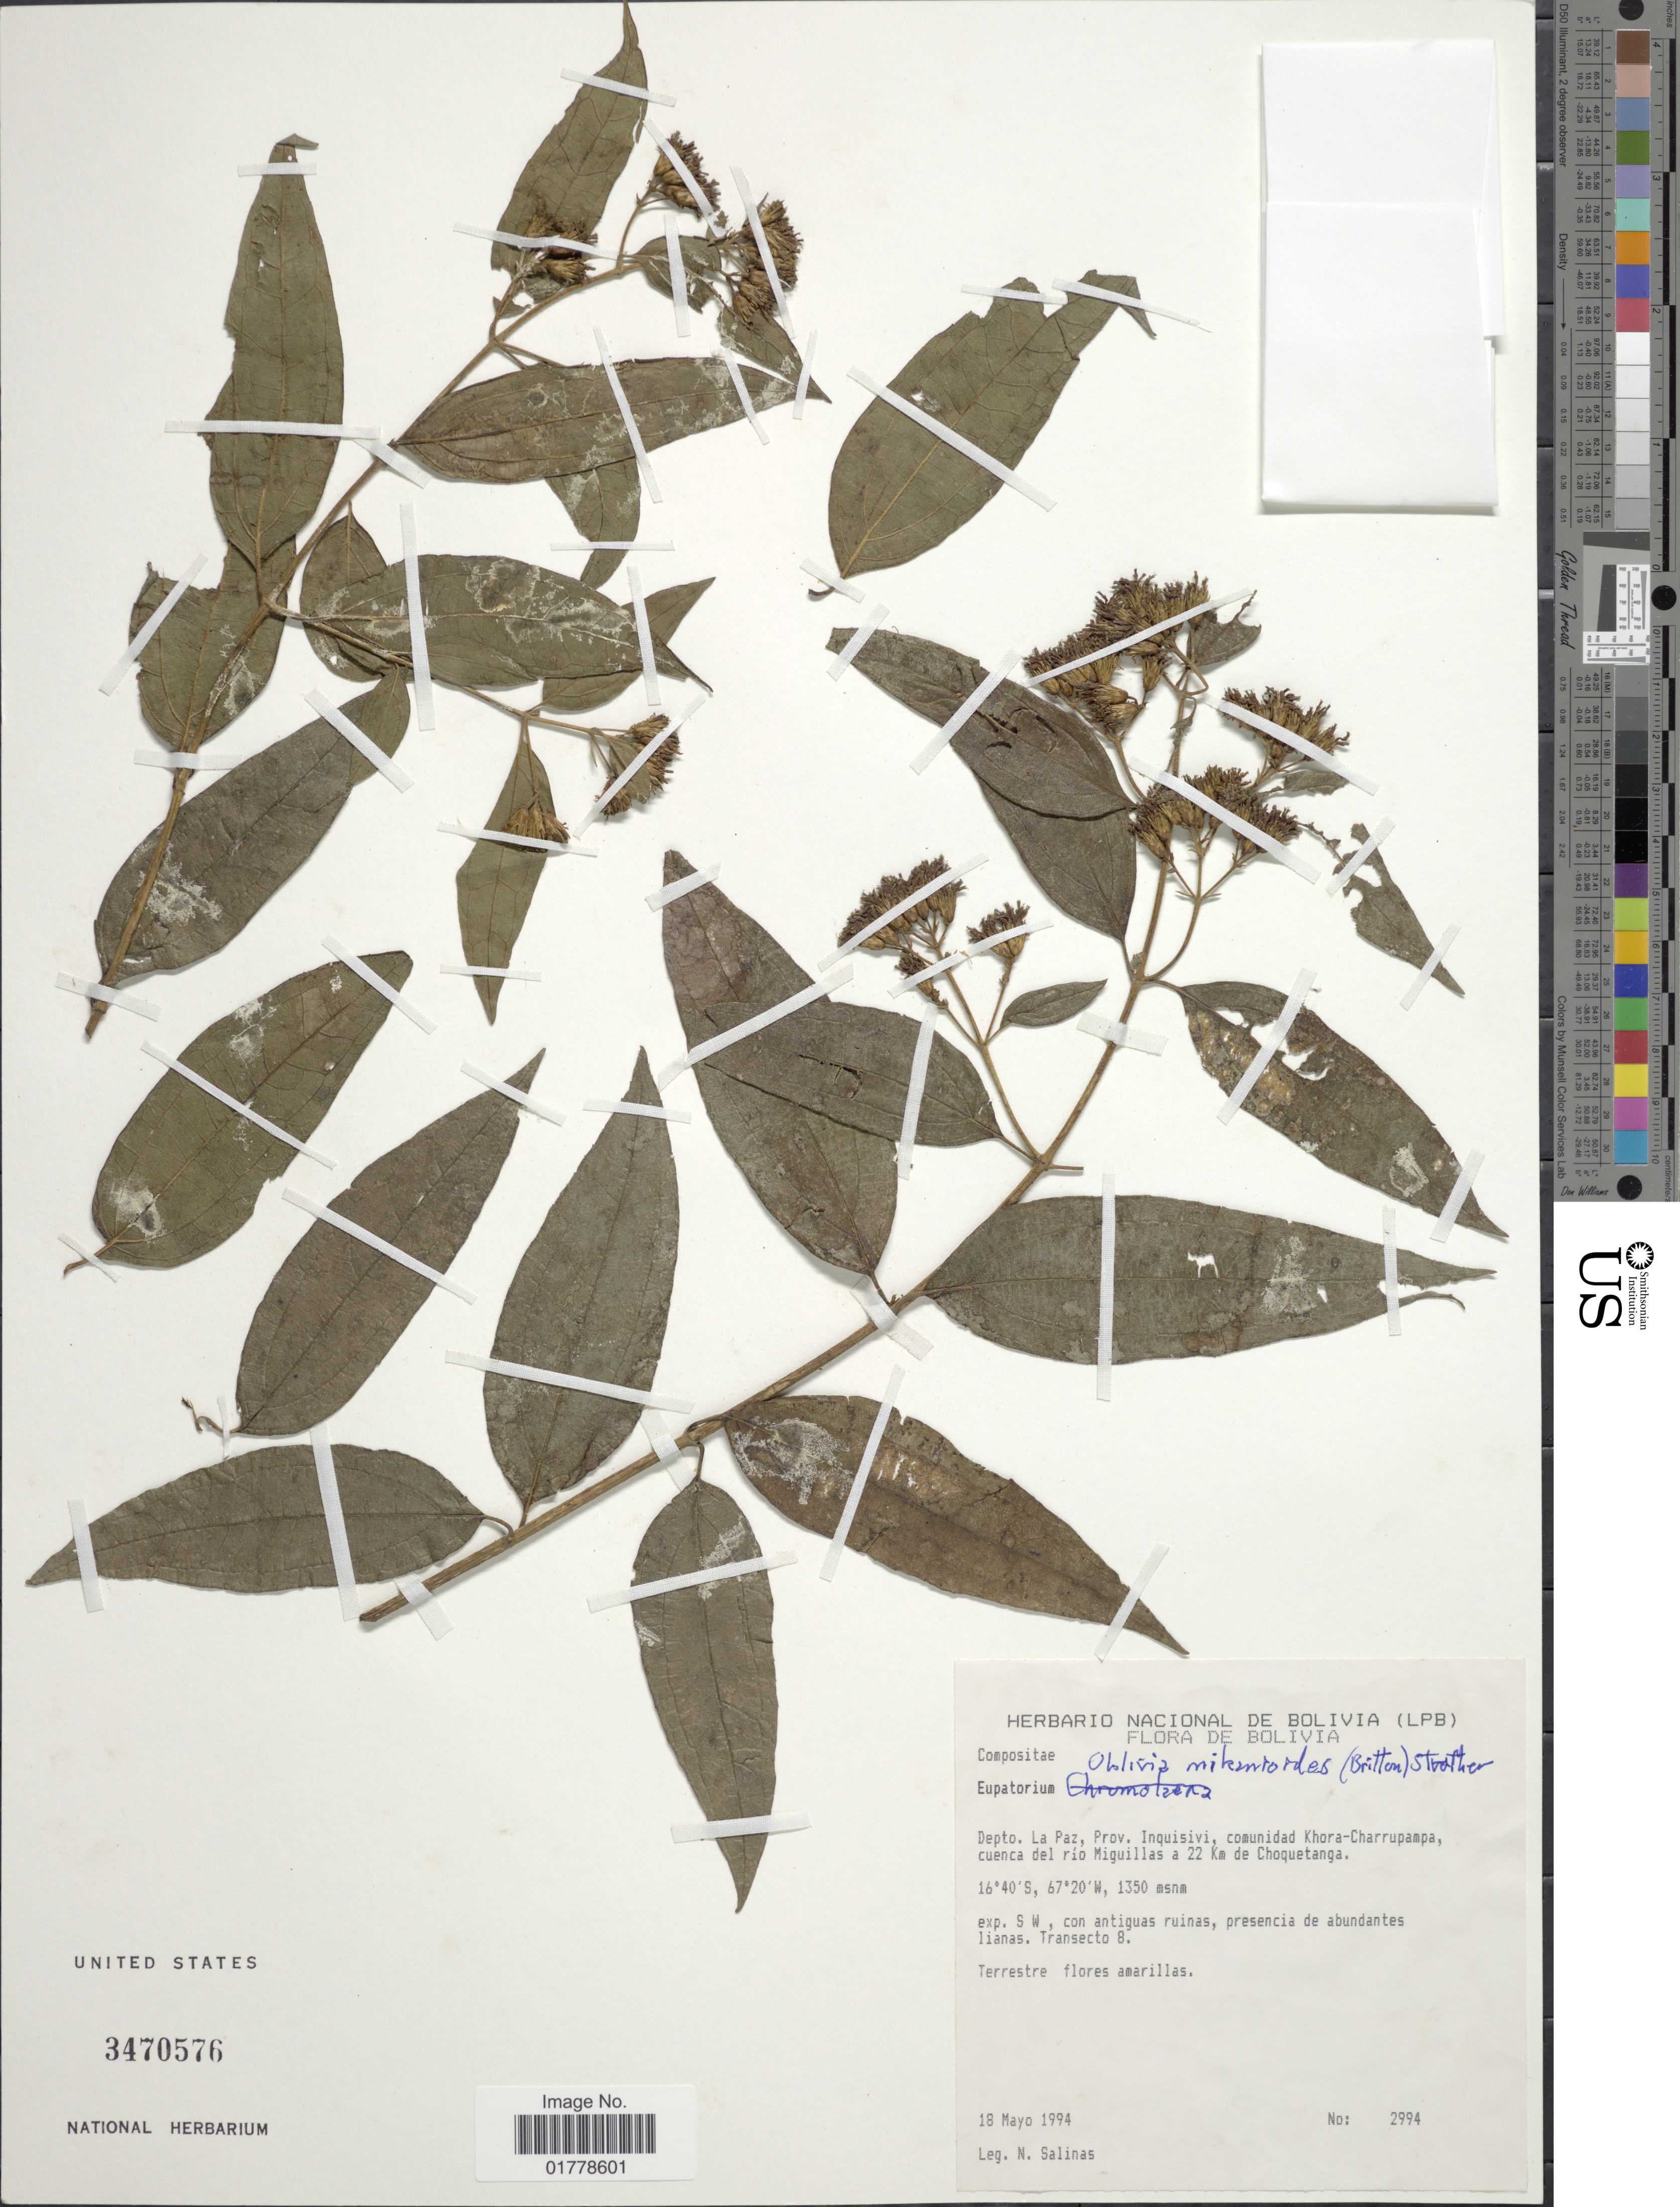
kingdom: Plantae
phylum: Tracheophyta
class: Magnoliopsida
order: Asterales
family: Asteraceae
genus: Oblivia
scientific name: Oblivia mikanioides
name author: (Britton) Strother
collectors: N. Salinas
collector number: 2994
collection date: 1994-05-18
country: Bolivia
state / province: La Paz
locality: Depto. La Paz: Prov. Inquisivi, comunidad Khora-Charrupampa, cuenca del río Miguillas a 22 Km de Choquetanga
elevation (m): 1350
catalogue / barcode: US 3470576